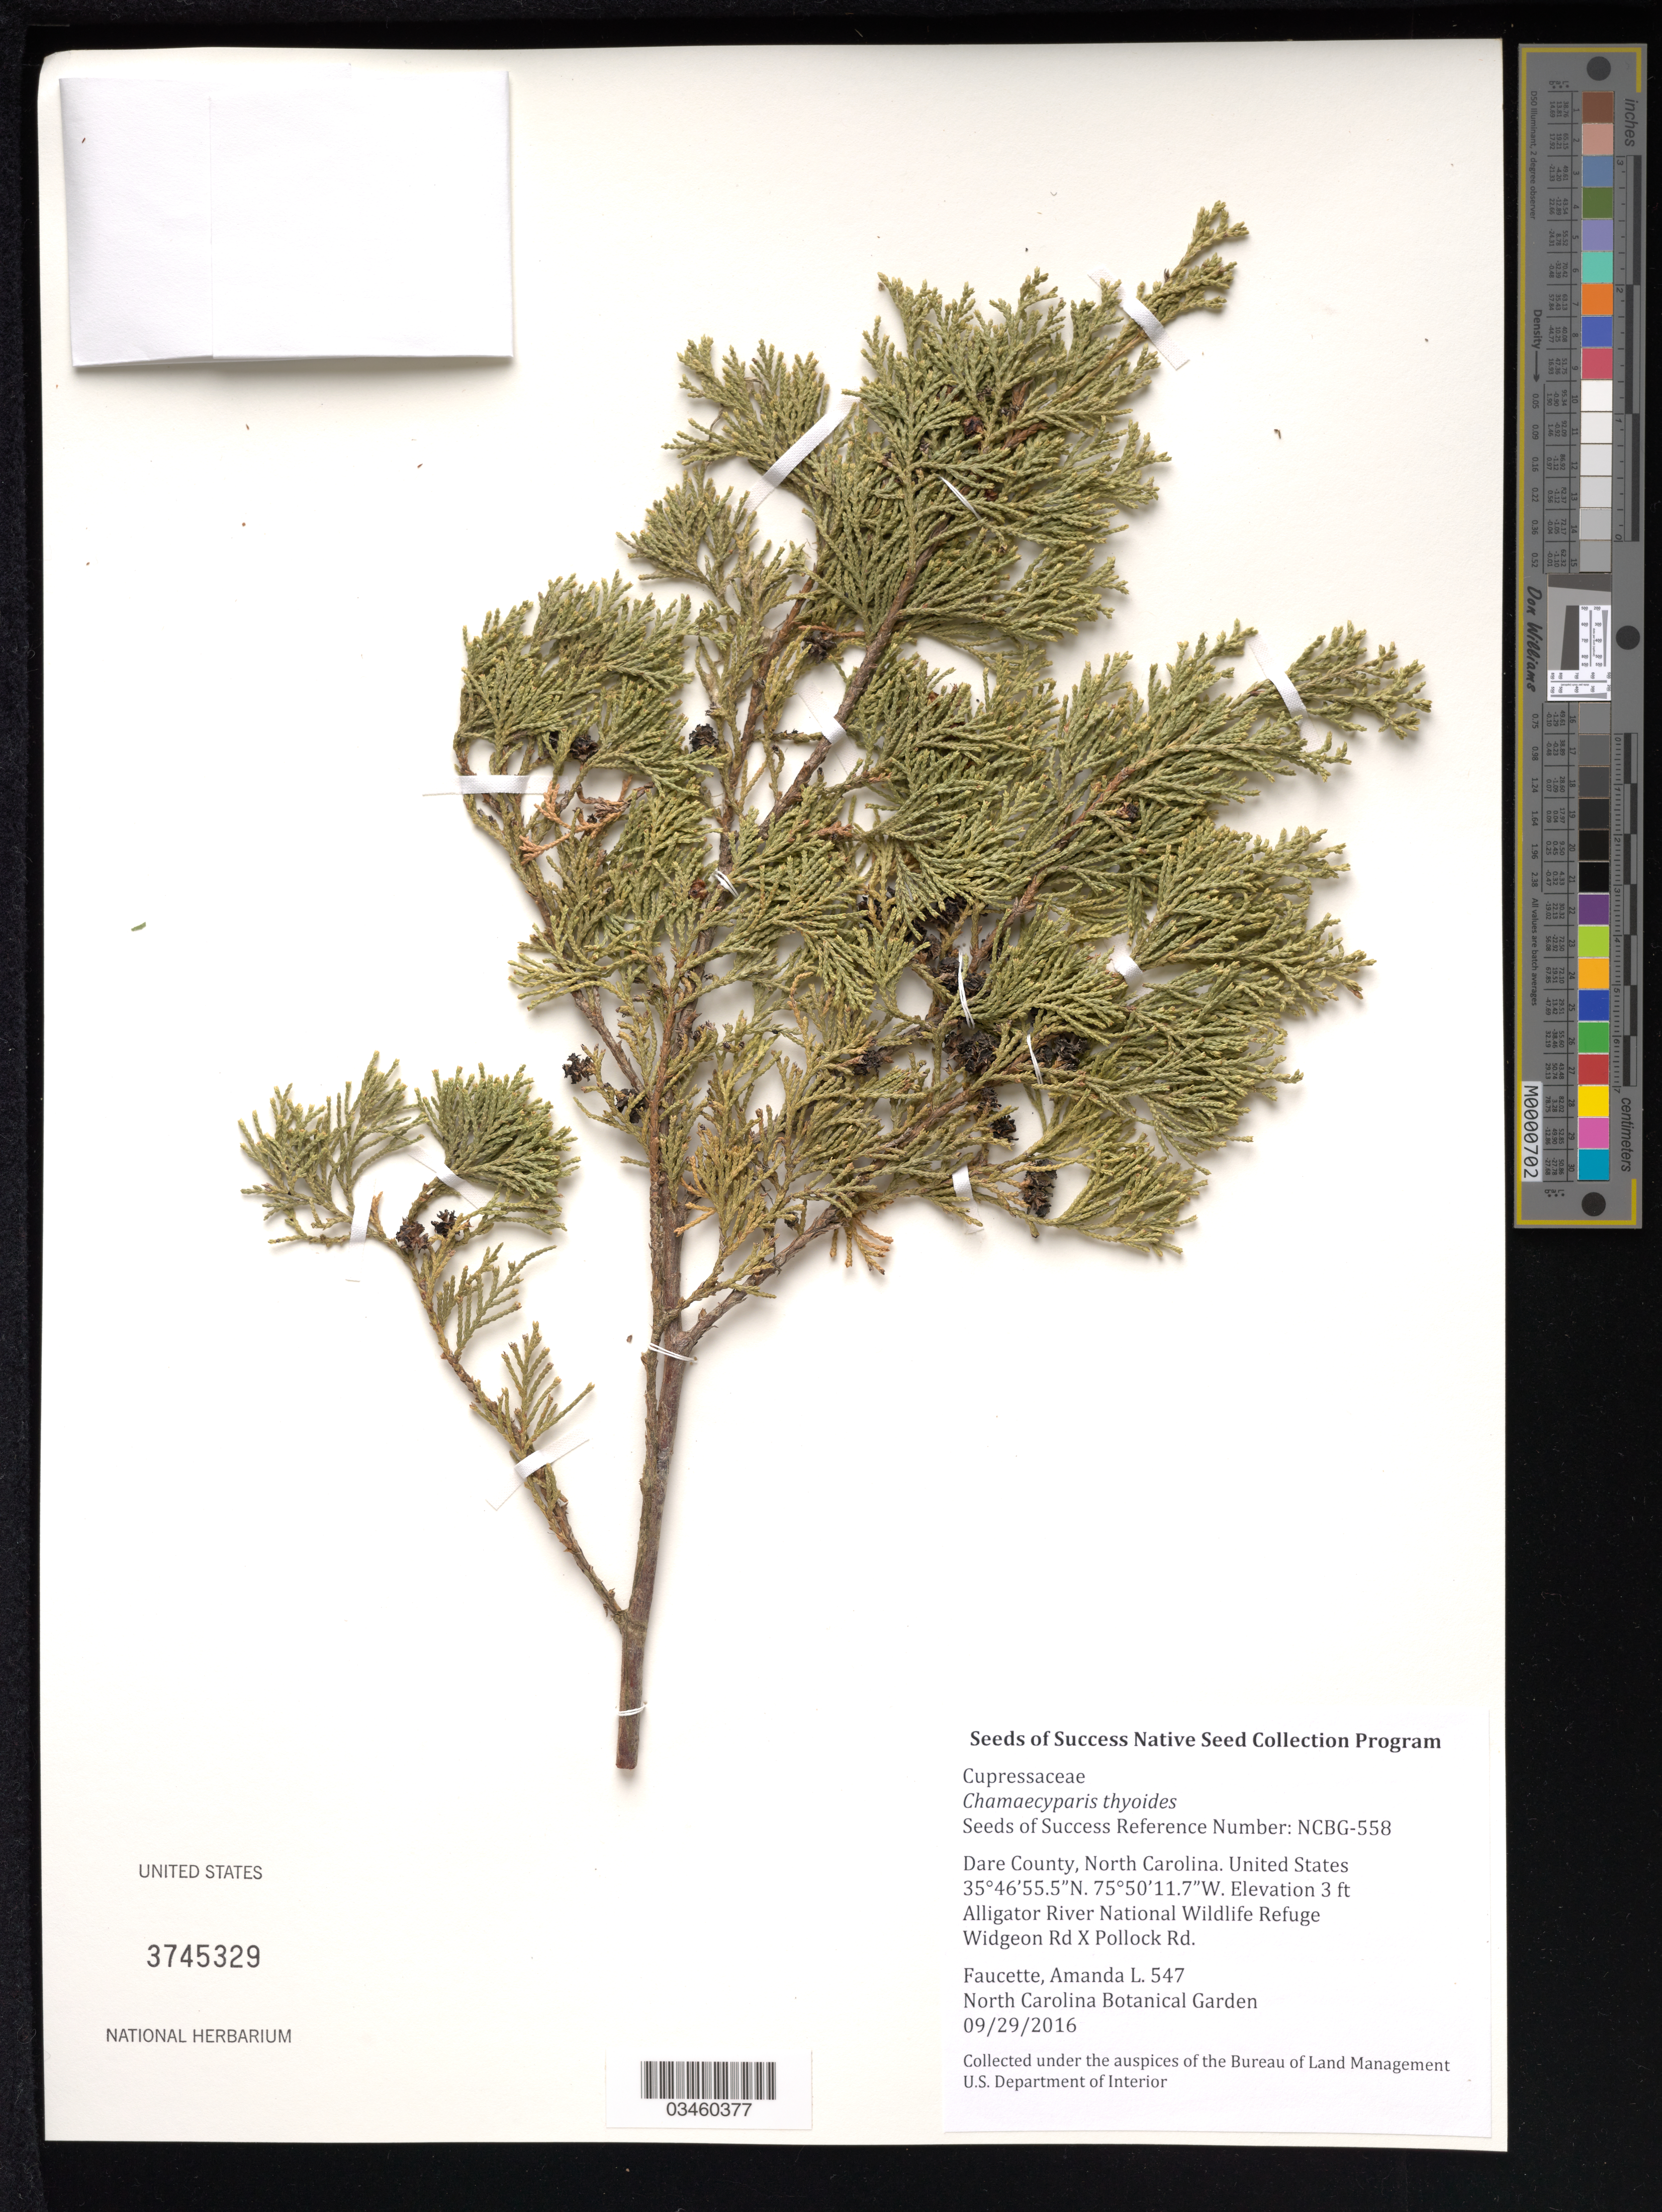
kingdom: Plantae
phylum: Tracheophyta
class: Pinopsida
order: Pinales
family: Cupressaceae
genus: Chamaecyparis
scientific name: Chamaecyparis thyoides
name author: (L.) Britton, Stearns & Poggenb.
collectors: A. Faucette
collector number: NCBG-558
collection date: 2016-09-29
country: United States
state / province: North Carolina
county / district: Dare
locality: Alligator River National Wildlife Refuge, Widgeon Rd X Pollock Rd.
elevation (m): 1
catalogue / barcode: US 3745329